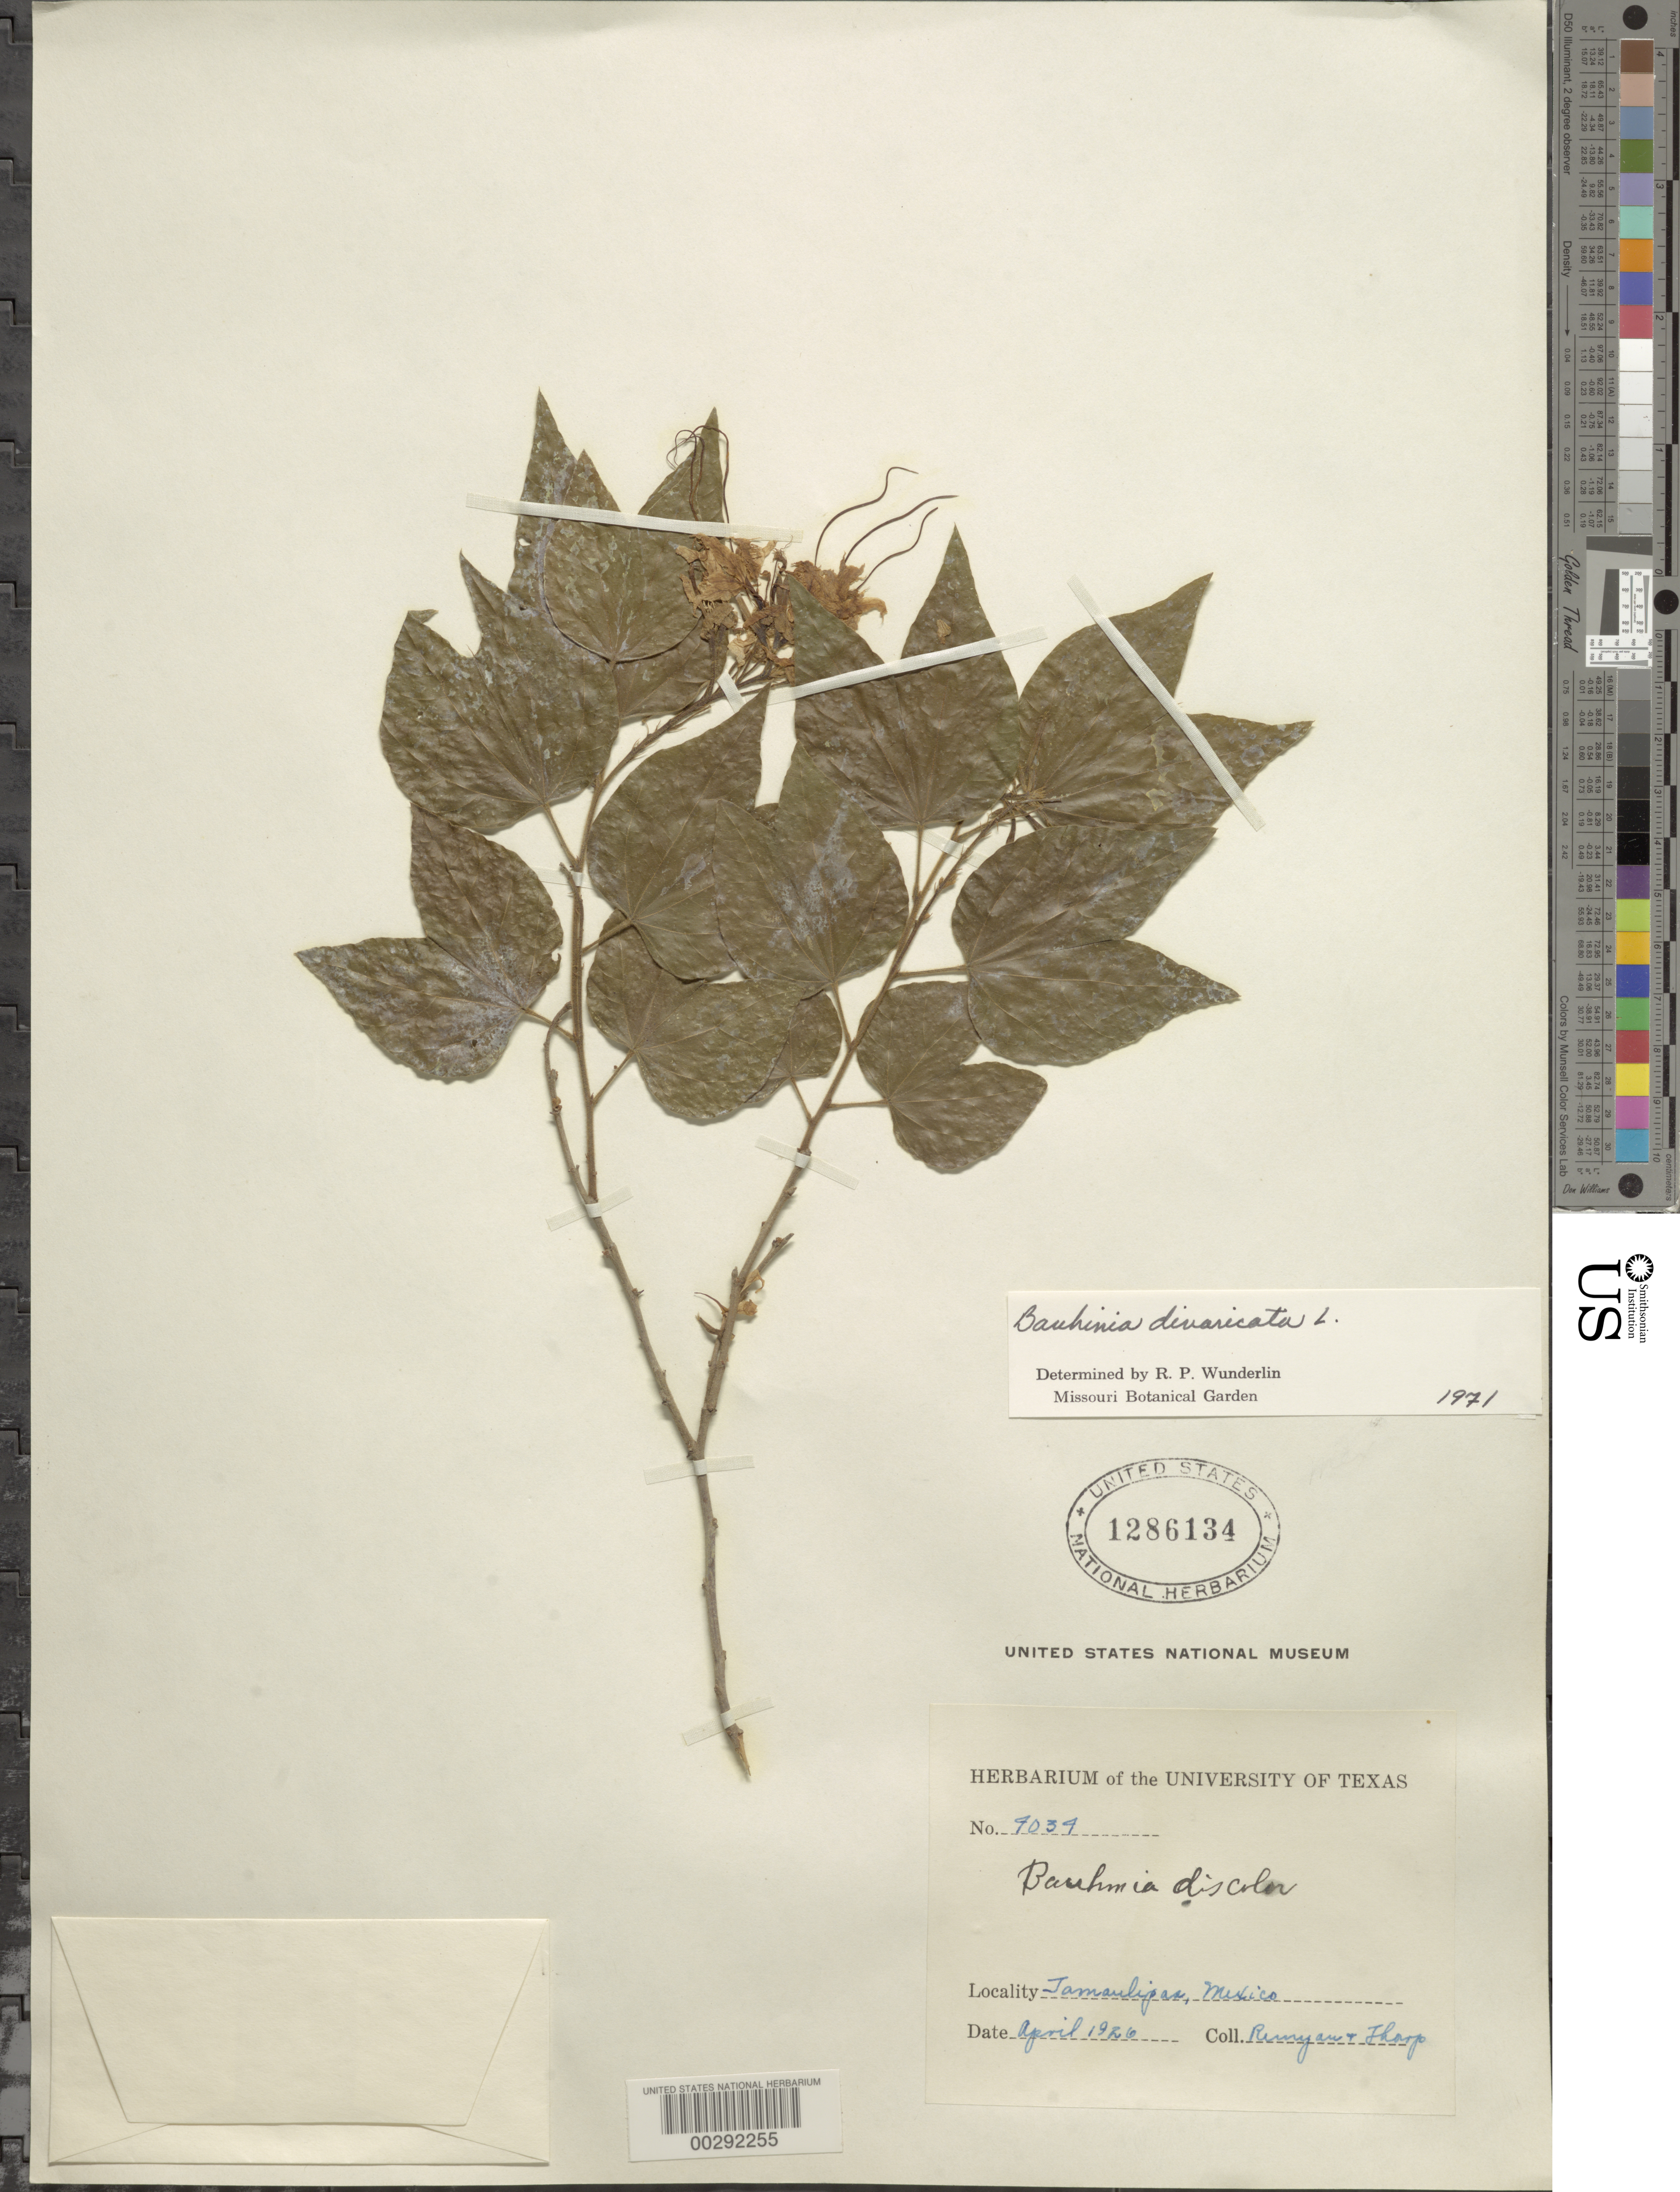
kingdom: Plantae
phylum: Tracheophyta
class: Magnoliopsida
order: Fabales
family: Fabaceae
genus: Bauhinia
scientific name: Bauhinia divaricata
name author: L.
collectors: R. Runyon & -. Thorp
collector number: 4034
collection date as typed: Apr 1926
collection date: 1926-04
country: Mexico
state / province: Tamaulipas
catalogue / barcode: US 1286134